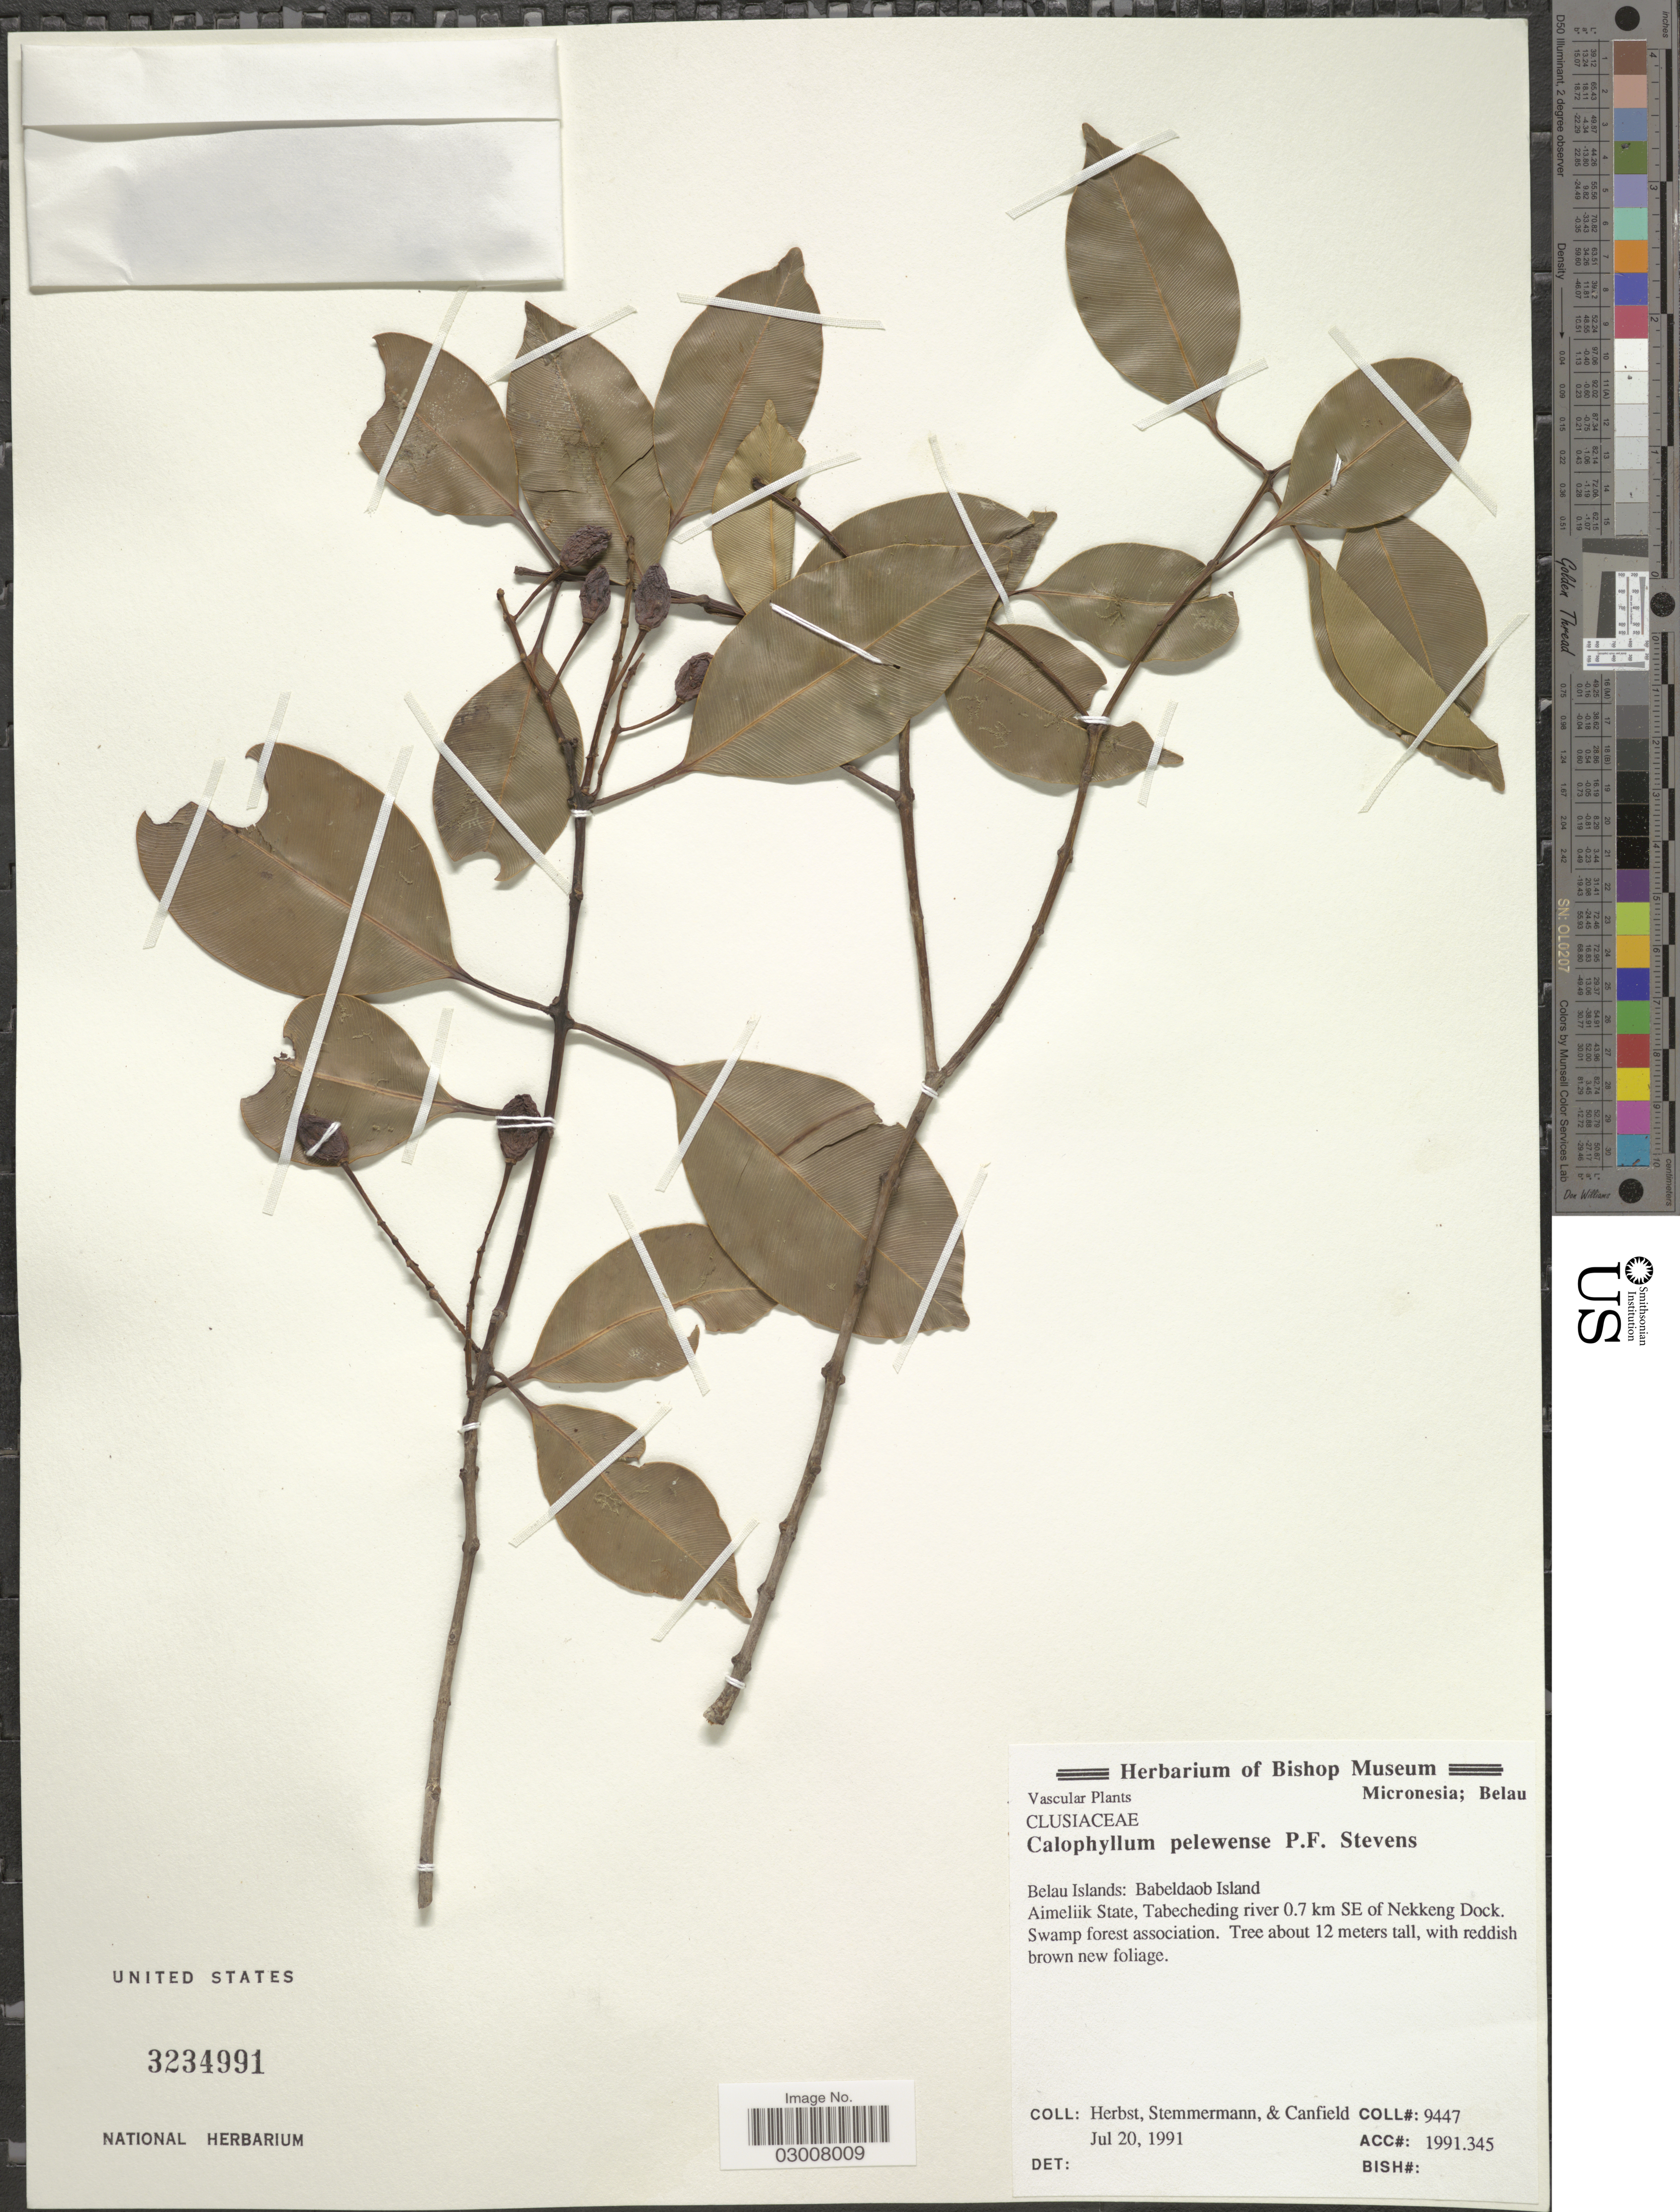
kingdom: Plantae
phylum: Tracheophyta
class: Magnoliopsida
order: Malpighiales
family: Calophyllaceae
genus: Calophyllum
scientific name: Calophyllum pelewense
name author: P.F. Stevens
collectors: -. Herbst, -. Stemmermann & -. Canfield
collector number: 9447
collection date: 1991-07-20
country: Palau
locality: Belau Islands: Babeldaob Island, Aimeliik State, Tabecheding river 0.7 km SE of Nekkeng Dock.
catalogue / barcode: US 3234991